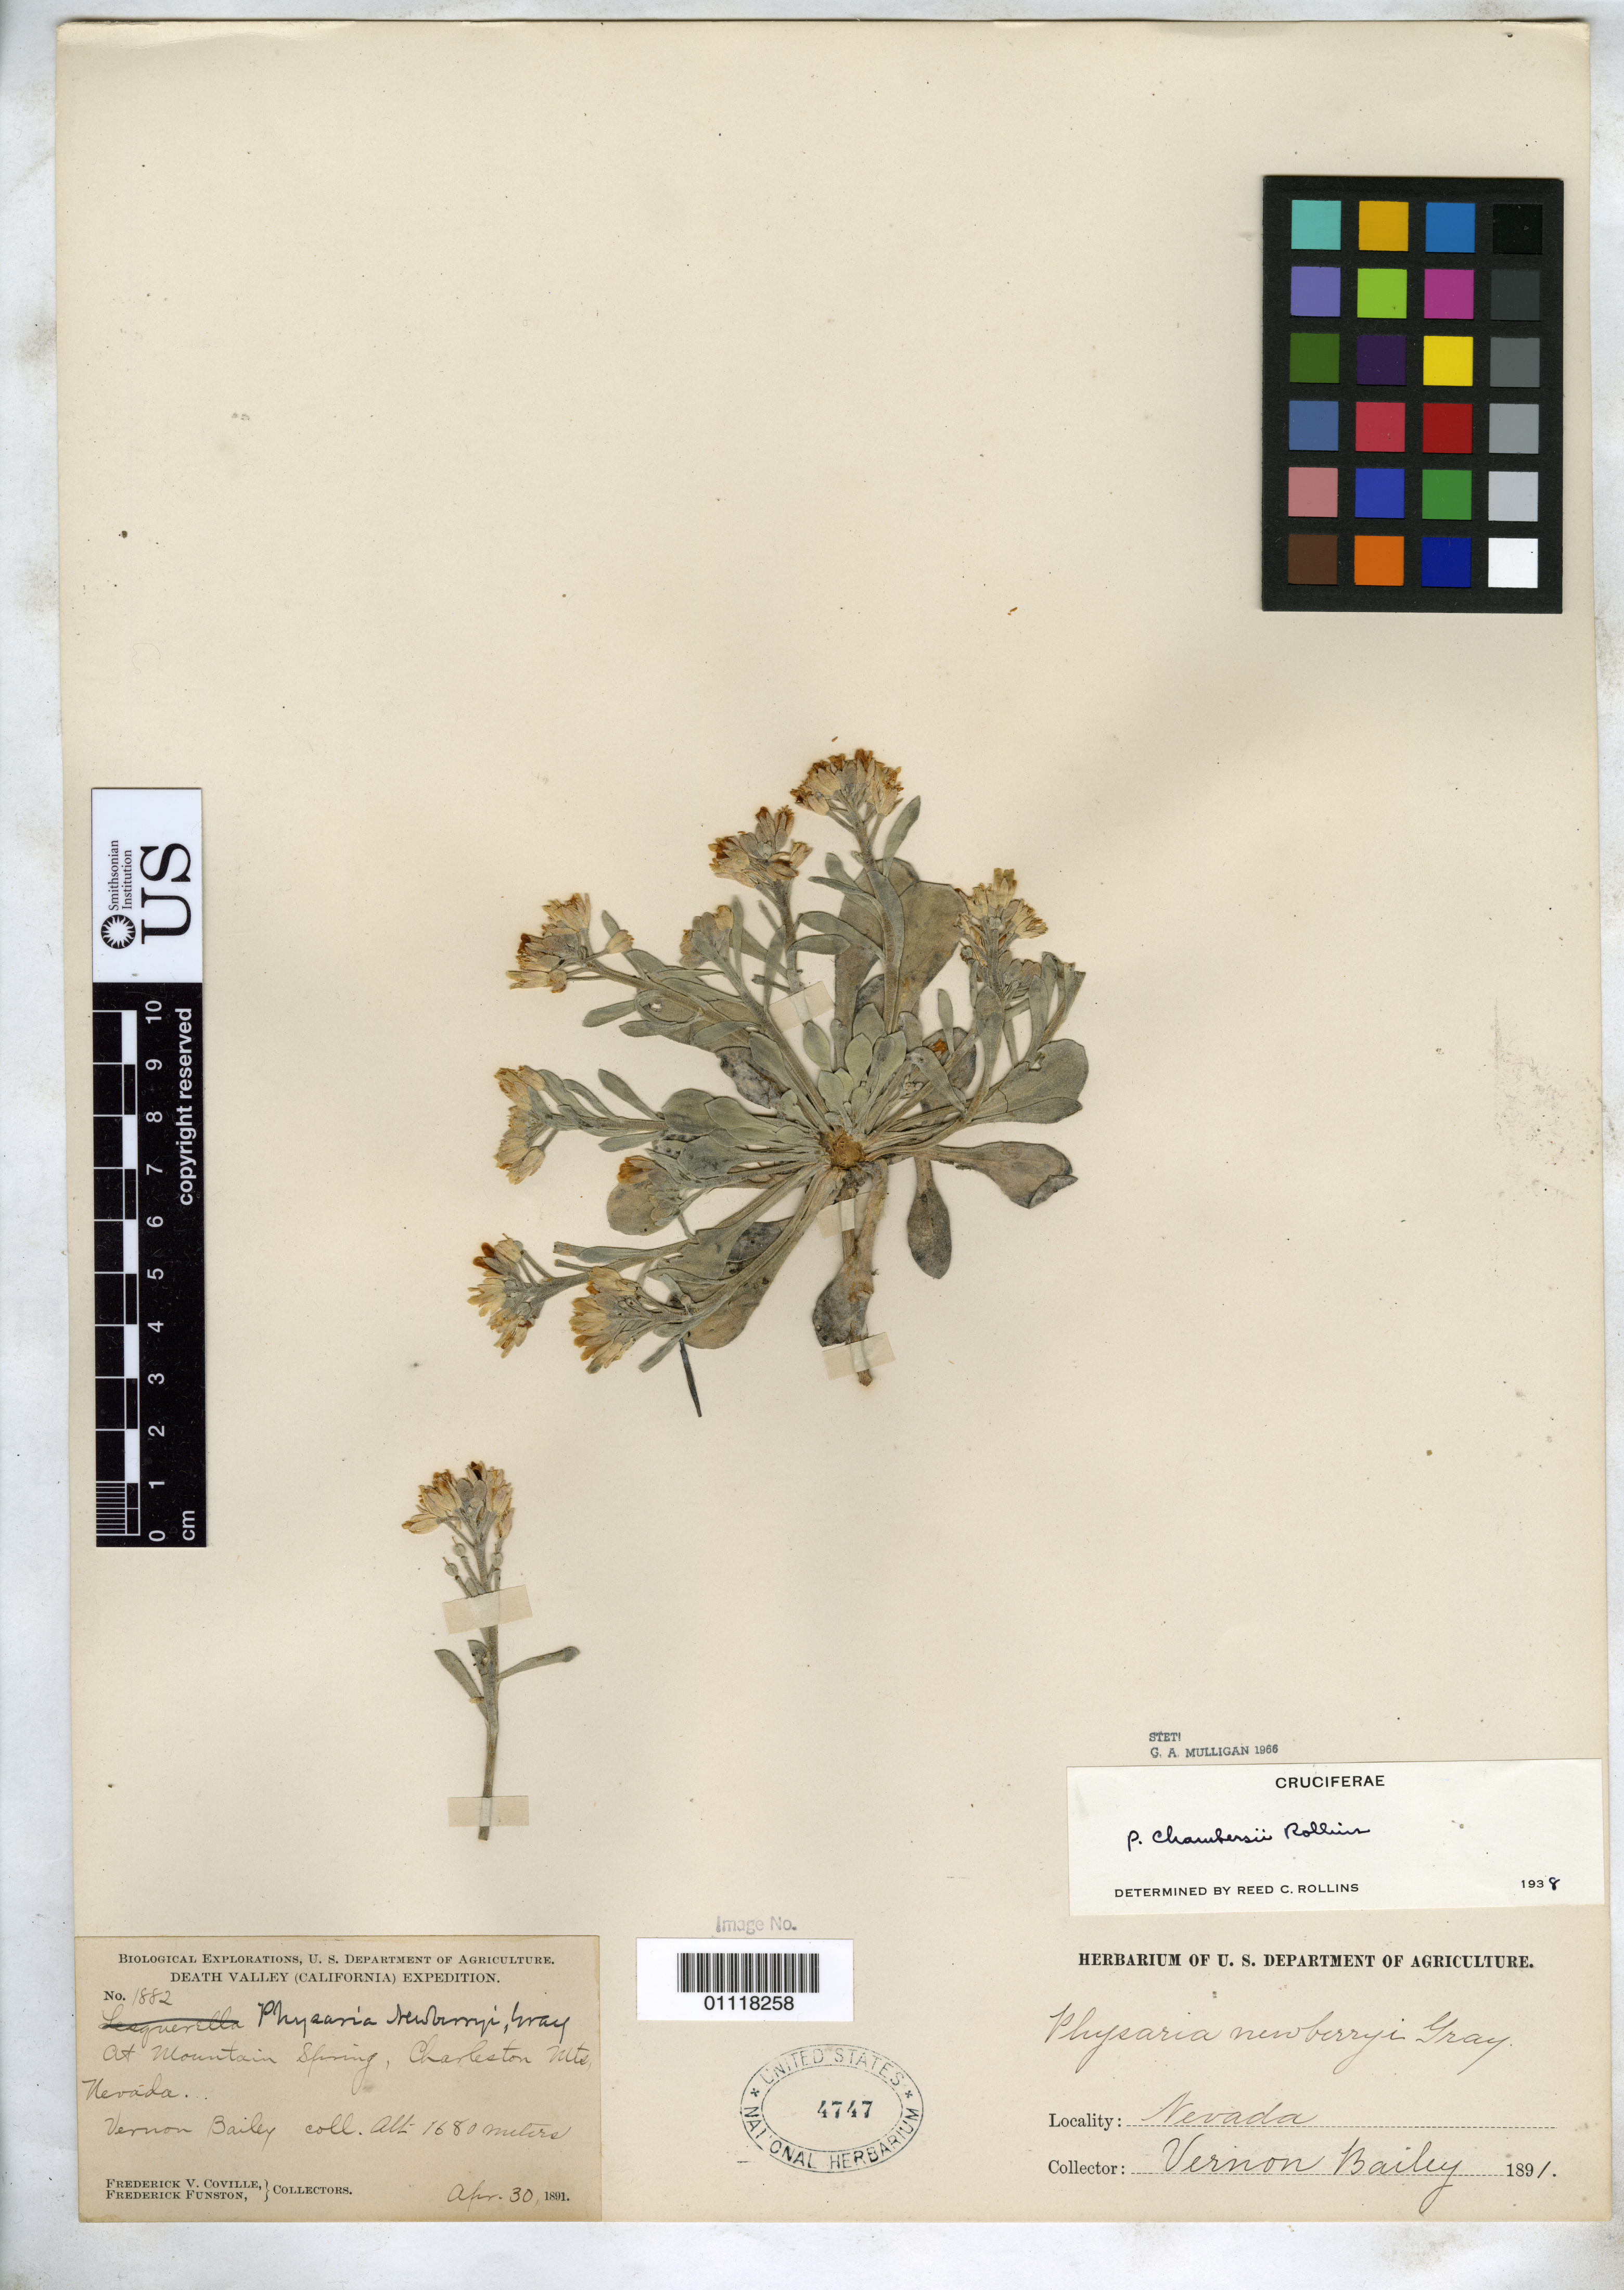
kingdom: Plantae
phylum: Tracheophyta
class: Magnoliopsida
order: Brassicales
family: Brassicaceae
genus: Physaria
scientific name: Physaria chambersii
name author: Rollins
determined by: Rollins, Reed C., (GH), Harvard University Herbaria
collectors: V. O. Bailey, F. V. Coville & F. Funston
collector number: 1882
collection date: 1891-04-30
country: United States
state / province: Nevada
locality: Mountain Spring, Charleston Mts.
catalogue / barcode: US 4747